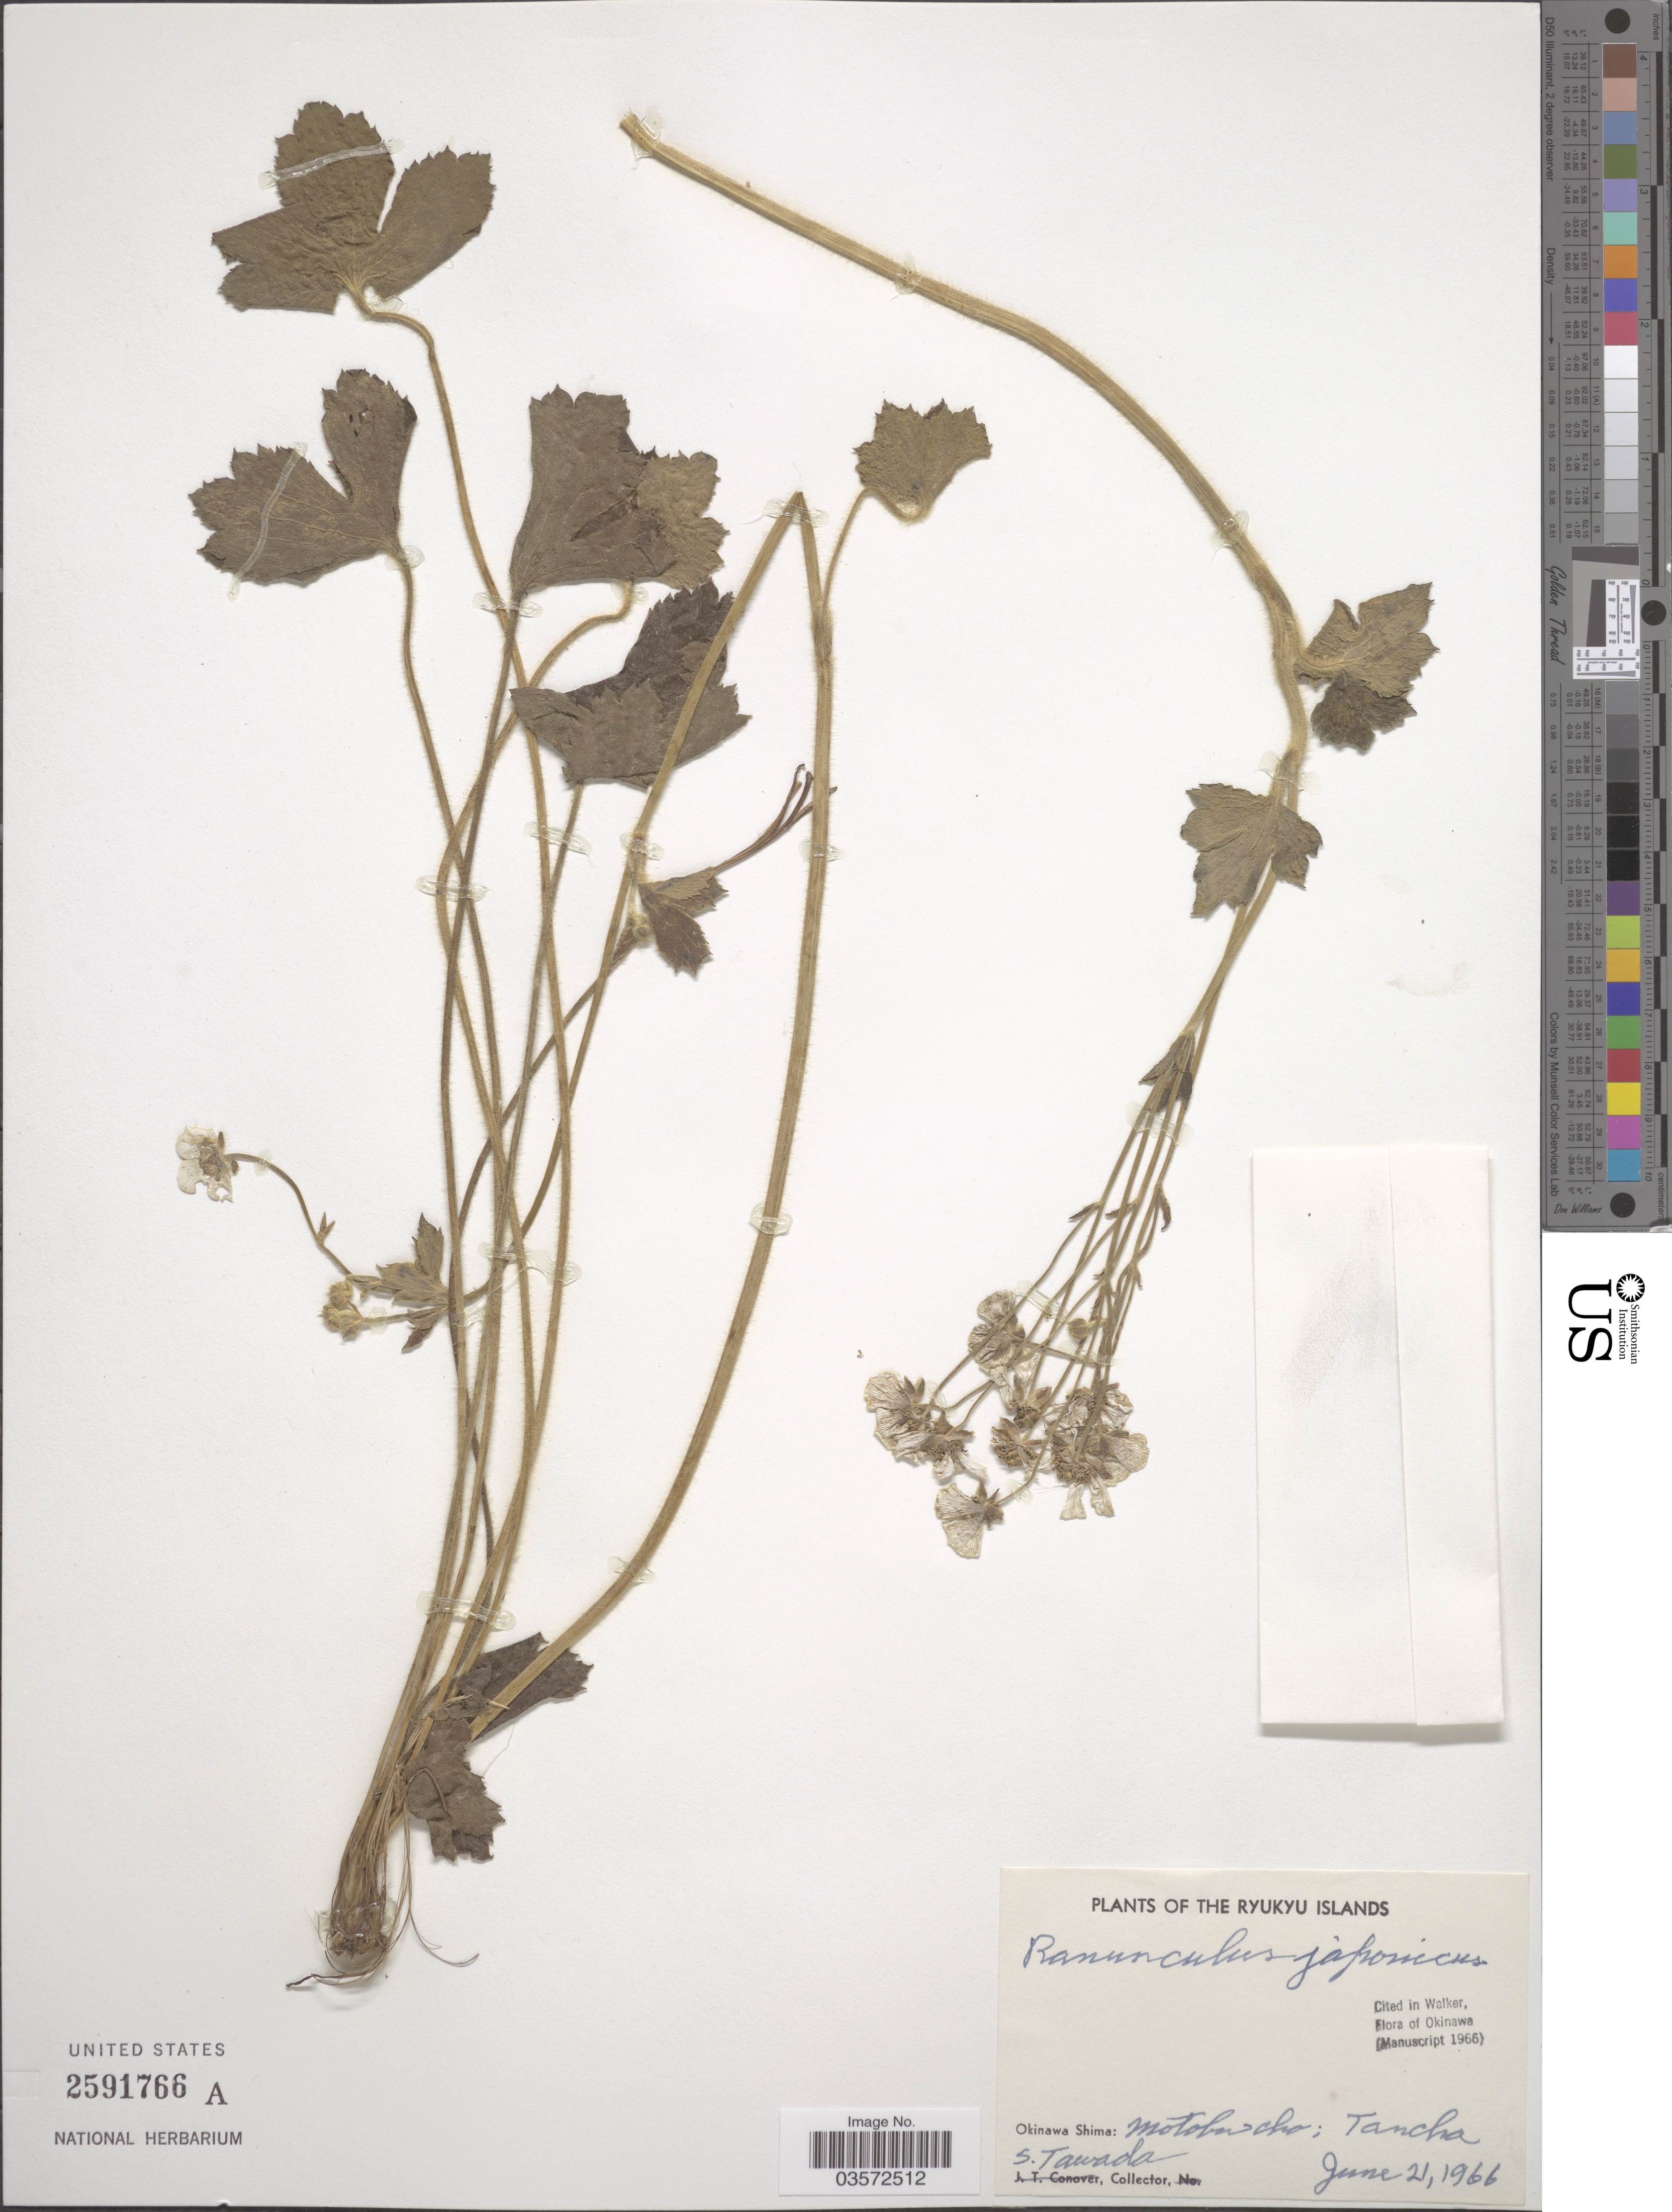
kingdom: Plantae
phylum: Tracheophyta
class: Magnoliopsida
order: Ranunculales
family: Ranunculaceae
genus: Ranunculus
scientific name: Ranunculus japonicus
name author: Thunb.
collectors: S. Tawada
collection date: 1966-06-21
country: Japan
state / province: Okinawa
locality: The Ryukyu Islands. Okinawa Shima: Motobucho; Tancha.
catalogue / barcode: US 2591766A